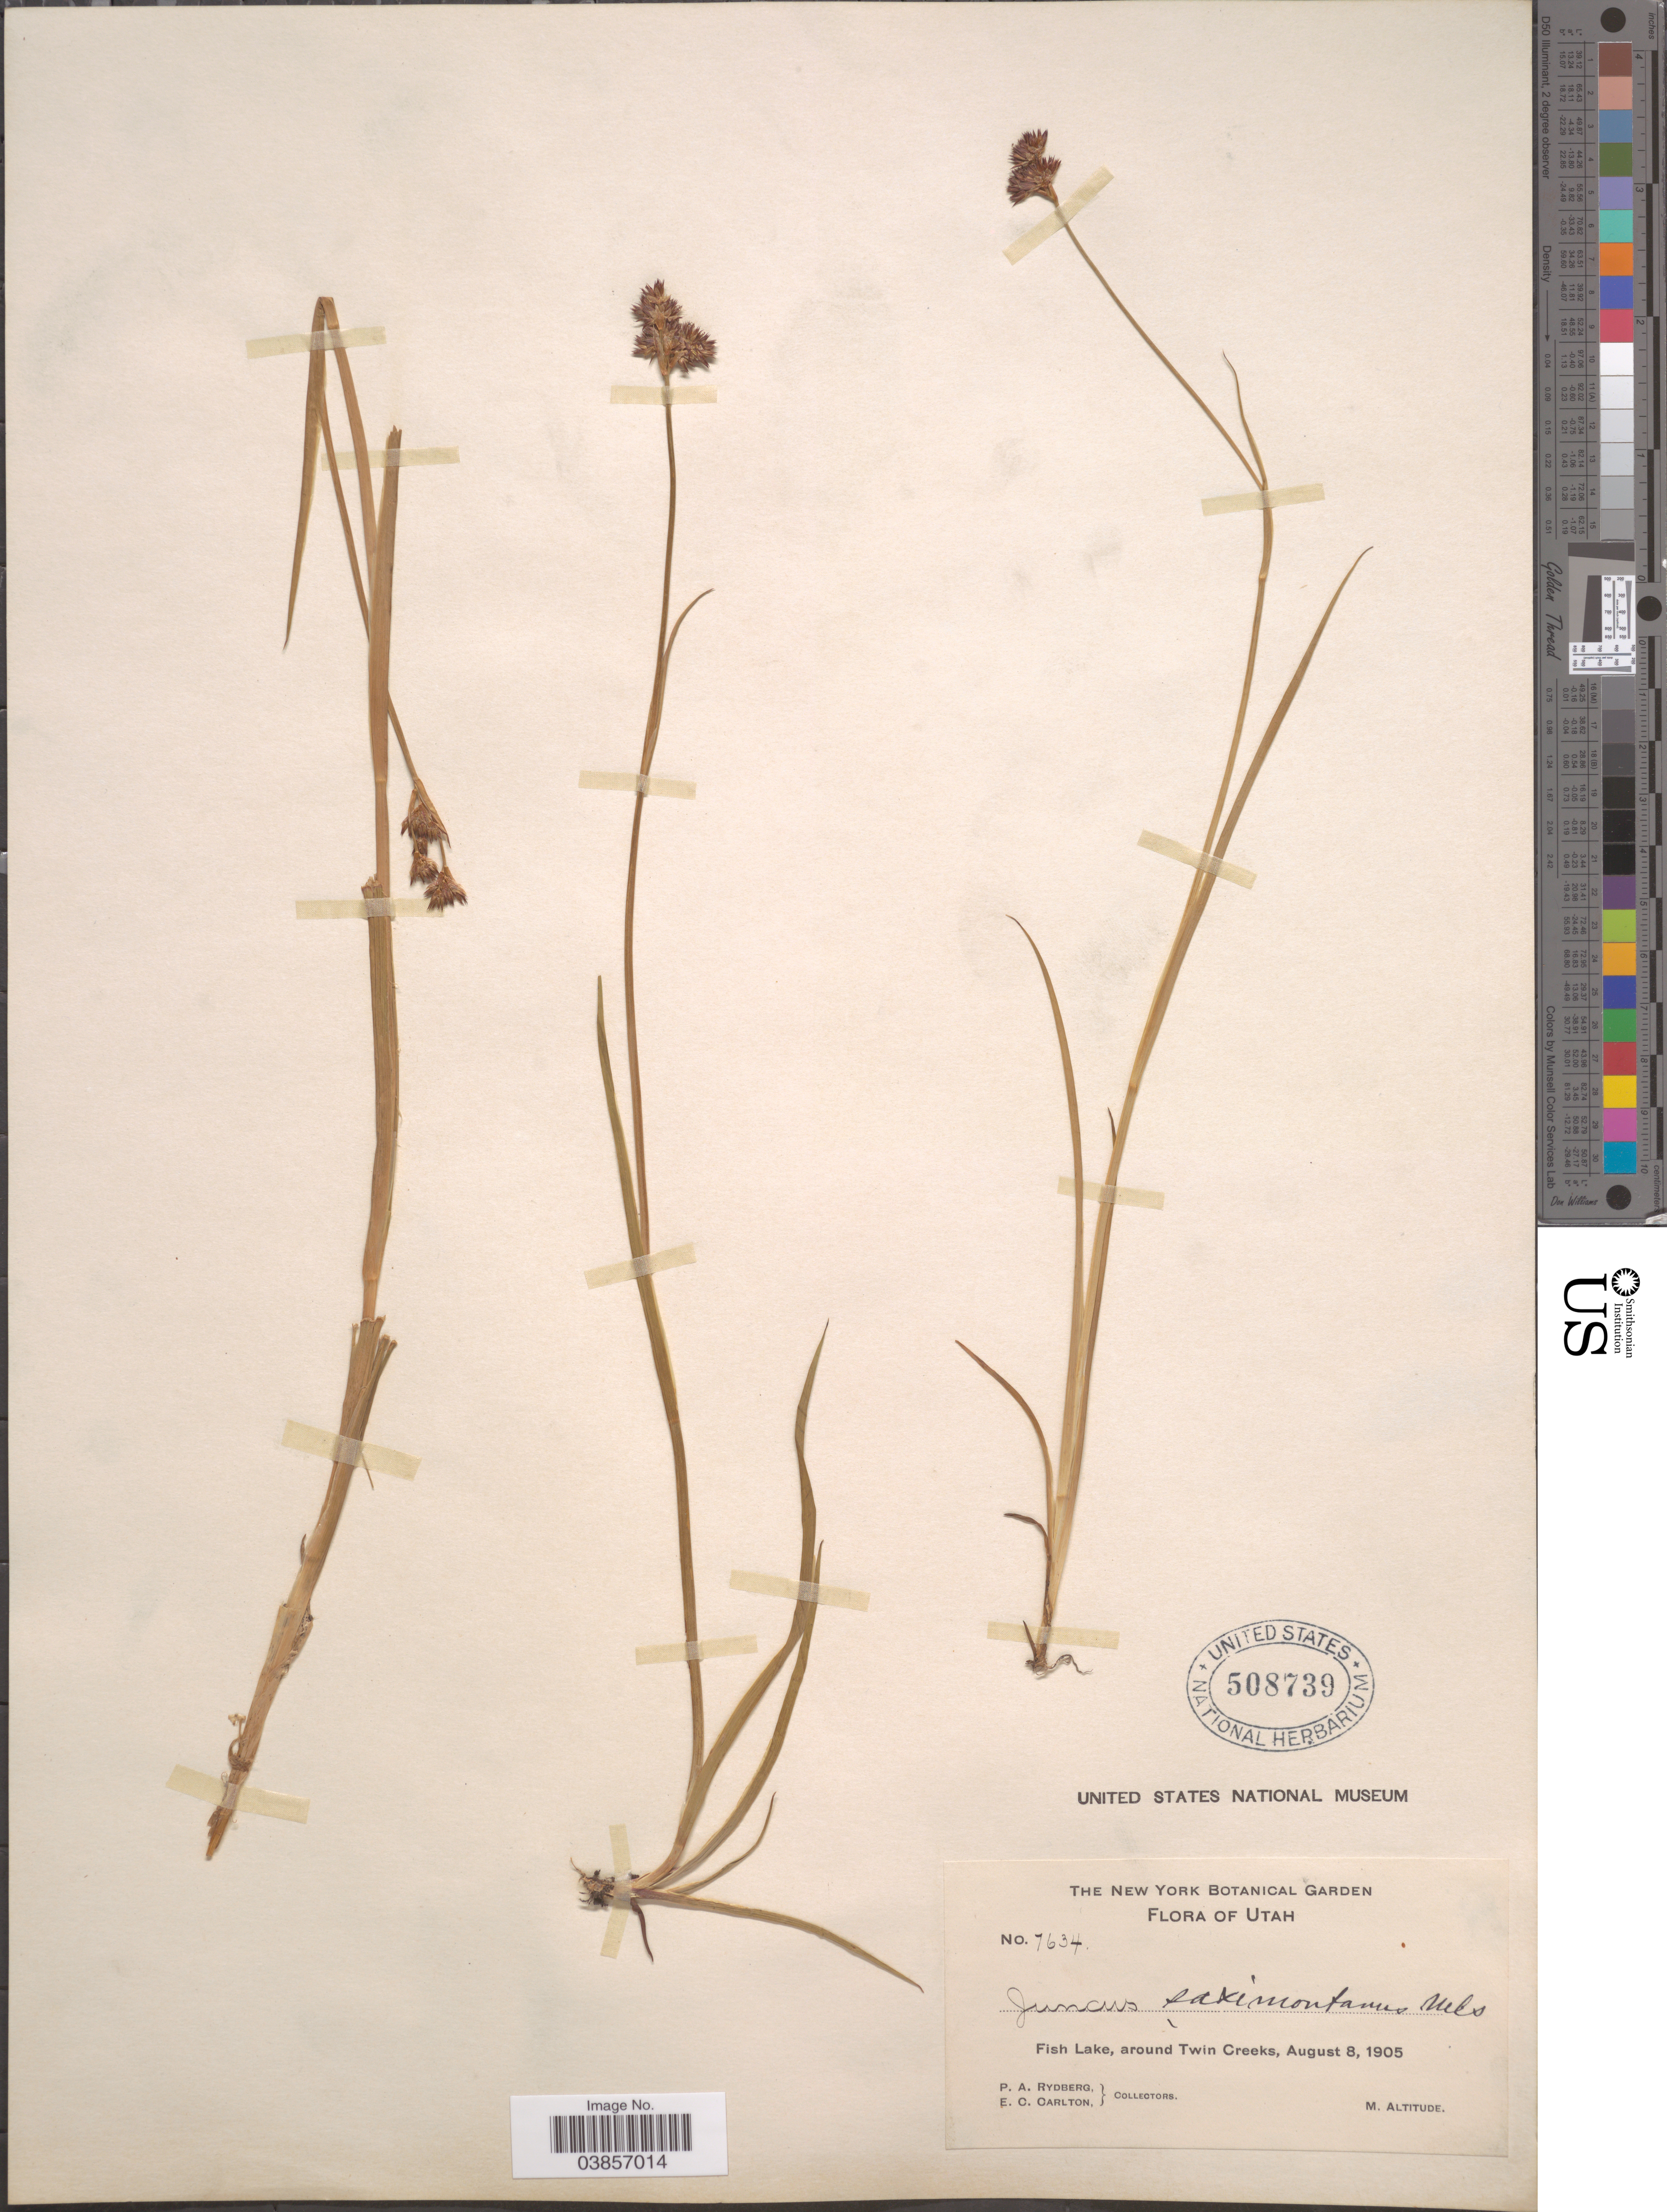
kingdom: Plantae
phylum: Tracheophyta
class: Liliopsida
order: Poales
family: Juncaceae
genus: Juncus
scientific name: Juncus saximontanus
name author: A. Nelson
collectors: P. A. Rydberg & E. Carlton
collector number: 7634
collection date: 1905-08-08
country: United States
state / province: Utah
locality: Fish Lake, around Twin Creeks.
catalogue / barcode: US 508739